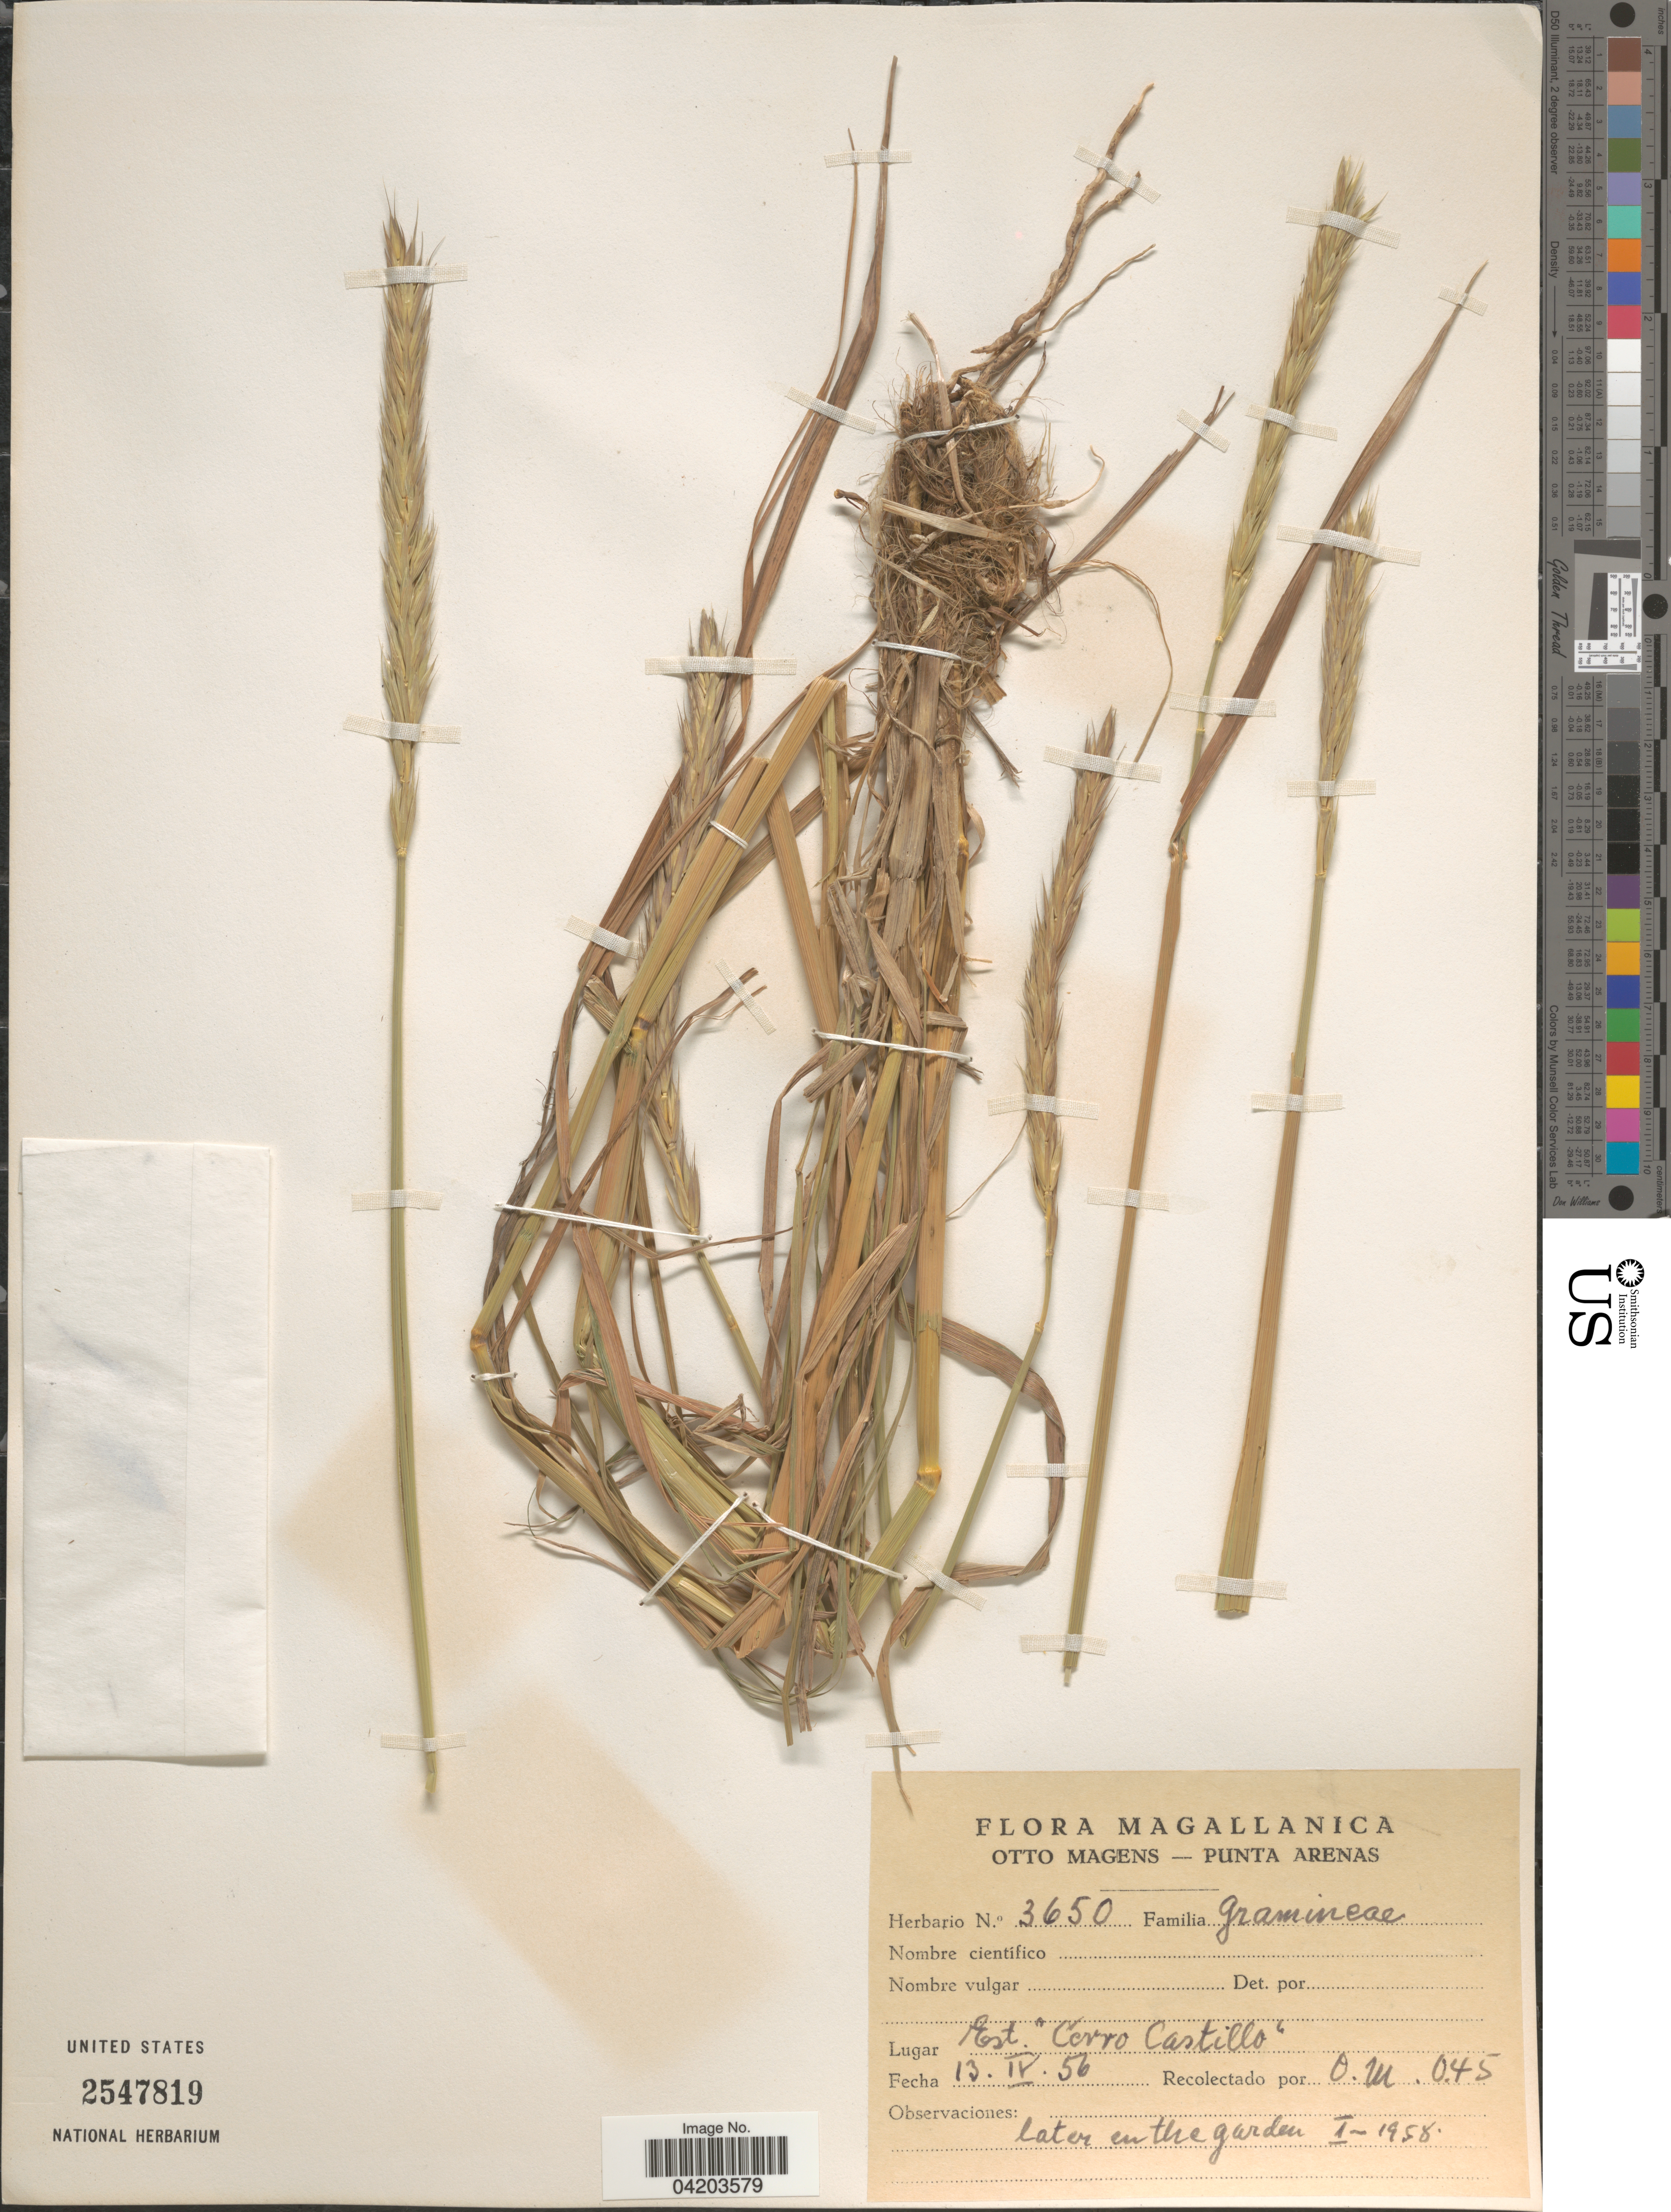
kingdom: Plantae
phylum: Tracheophyta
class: Liliopsida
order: Poales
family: Poaceae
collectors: O. Magens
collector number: O45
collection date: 1958-01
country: Chile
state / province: Magallanes y de la Antártica Chilena (XII)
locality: Magallanica. Est. "Cerro Castillo". Later in the garden.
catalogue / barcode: US 2547819